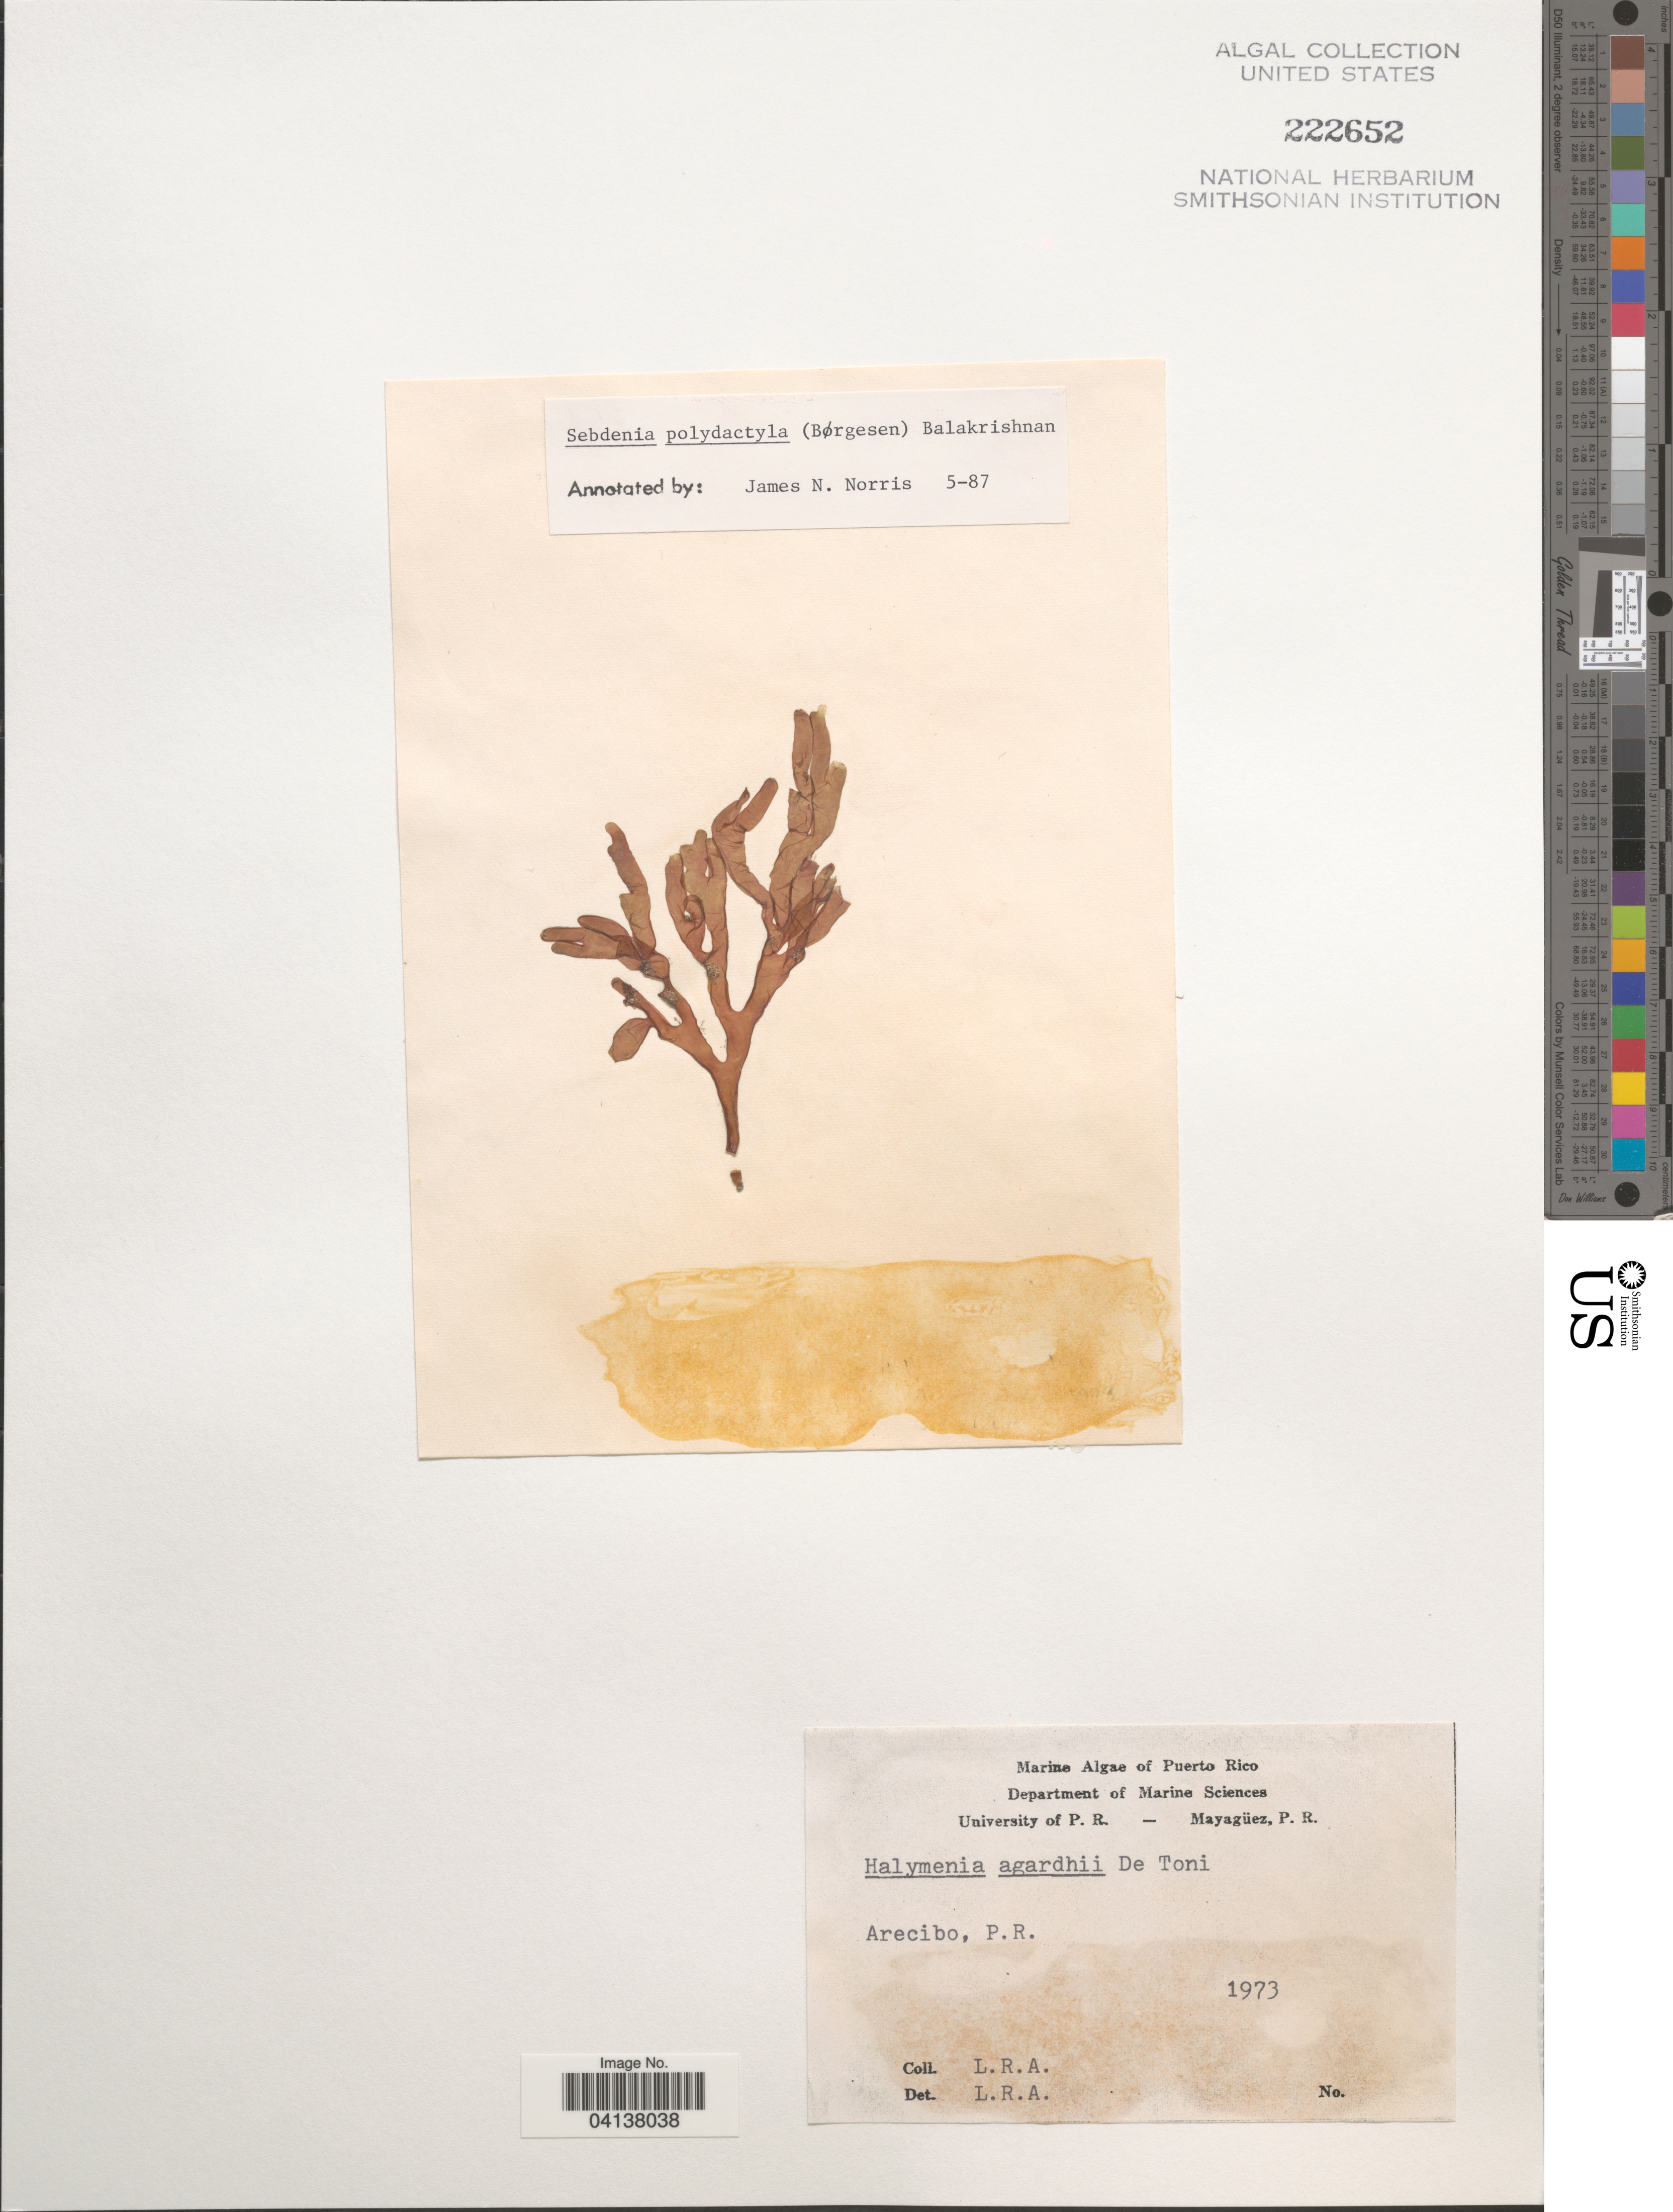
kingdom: Plantae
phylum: Rhodophyta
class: Florideophyceae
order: Sebdeniales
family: Sebdeniaceae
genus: Sebdenia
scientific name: Sebdenia polydactyla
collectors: L. R. A.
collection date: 1973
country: Puerto Rico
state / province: Arecibo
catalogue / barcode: US 222652